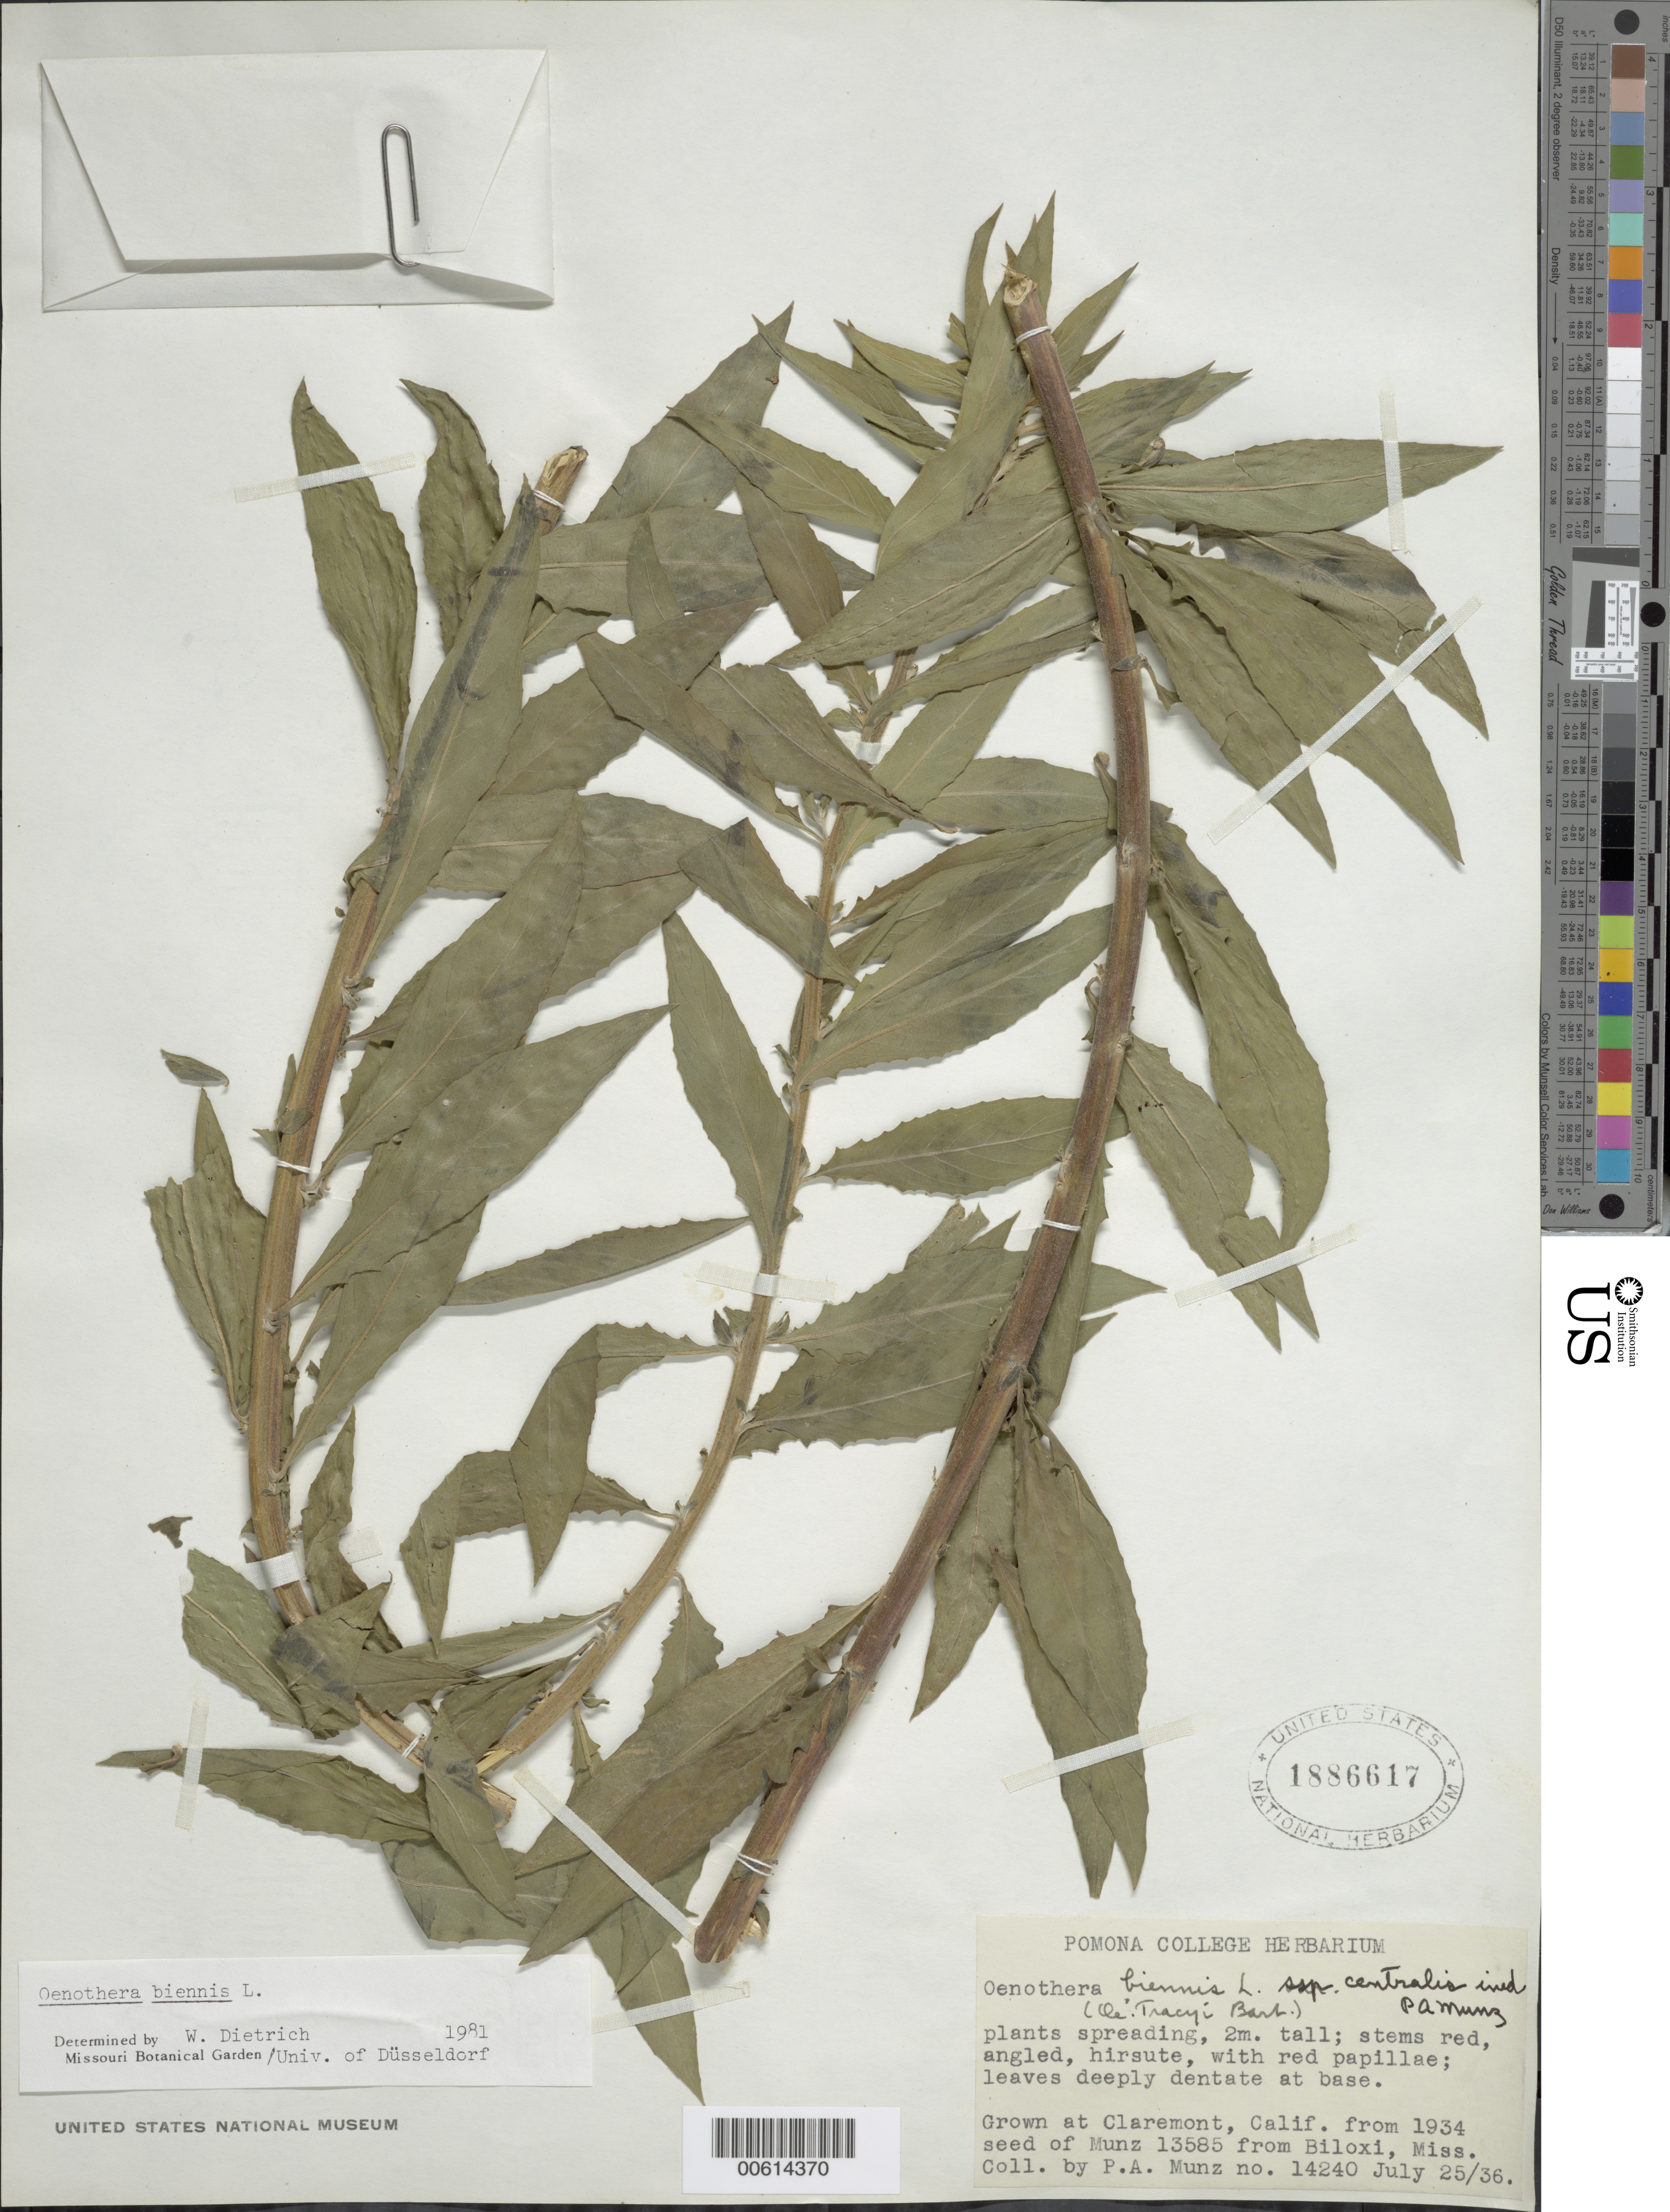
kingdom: Plantae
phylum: Tracheophyta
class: Magnoliopsida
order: Myrtales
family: Onagraceae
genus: Oenothera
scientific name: Oenothera biennis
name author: L.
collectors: P. A. Munz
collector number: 14240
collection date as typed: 25 Jul 1936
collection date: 1936-07-25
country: United States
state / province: California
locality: Pomona College, Claremont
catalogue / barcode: US 1886617